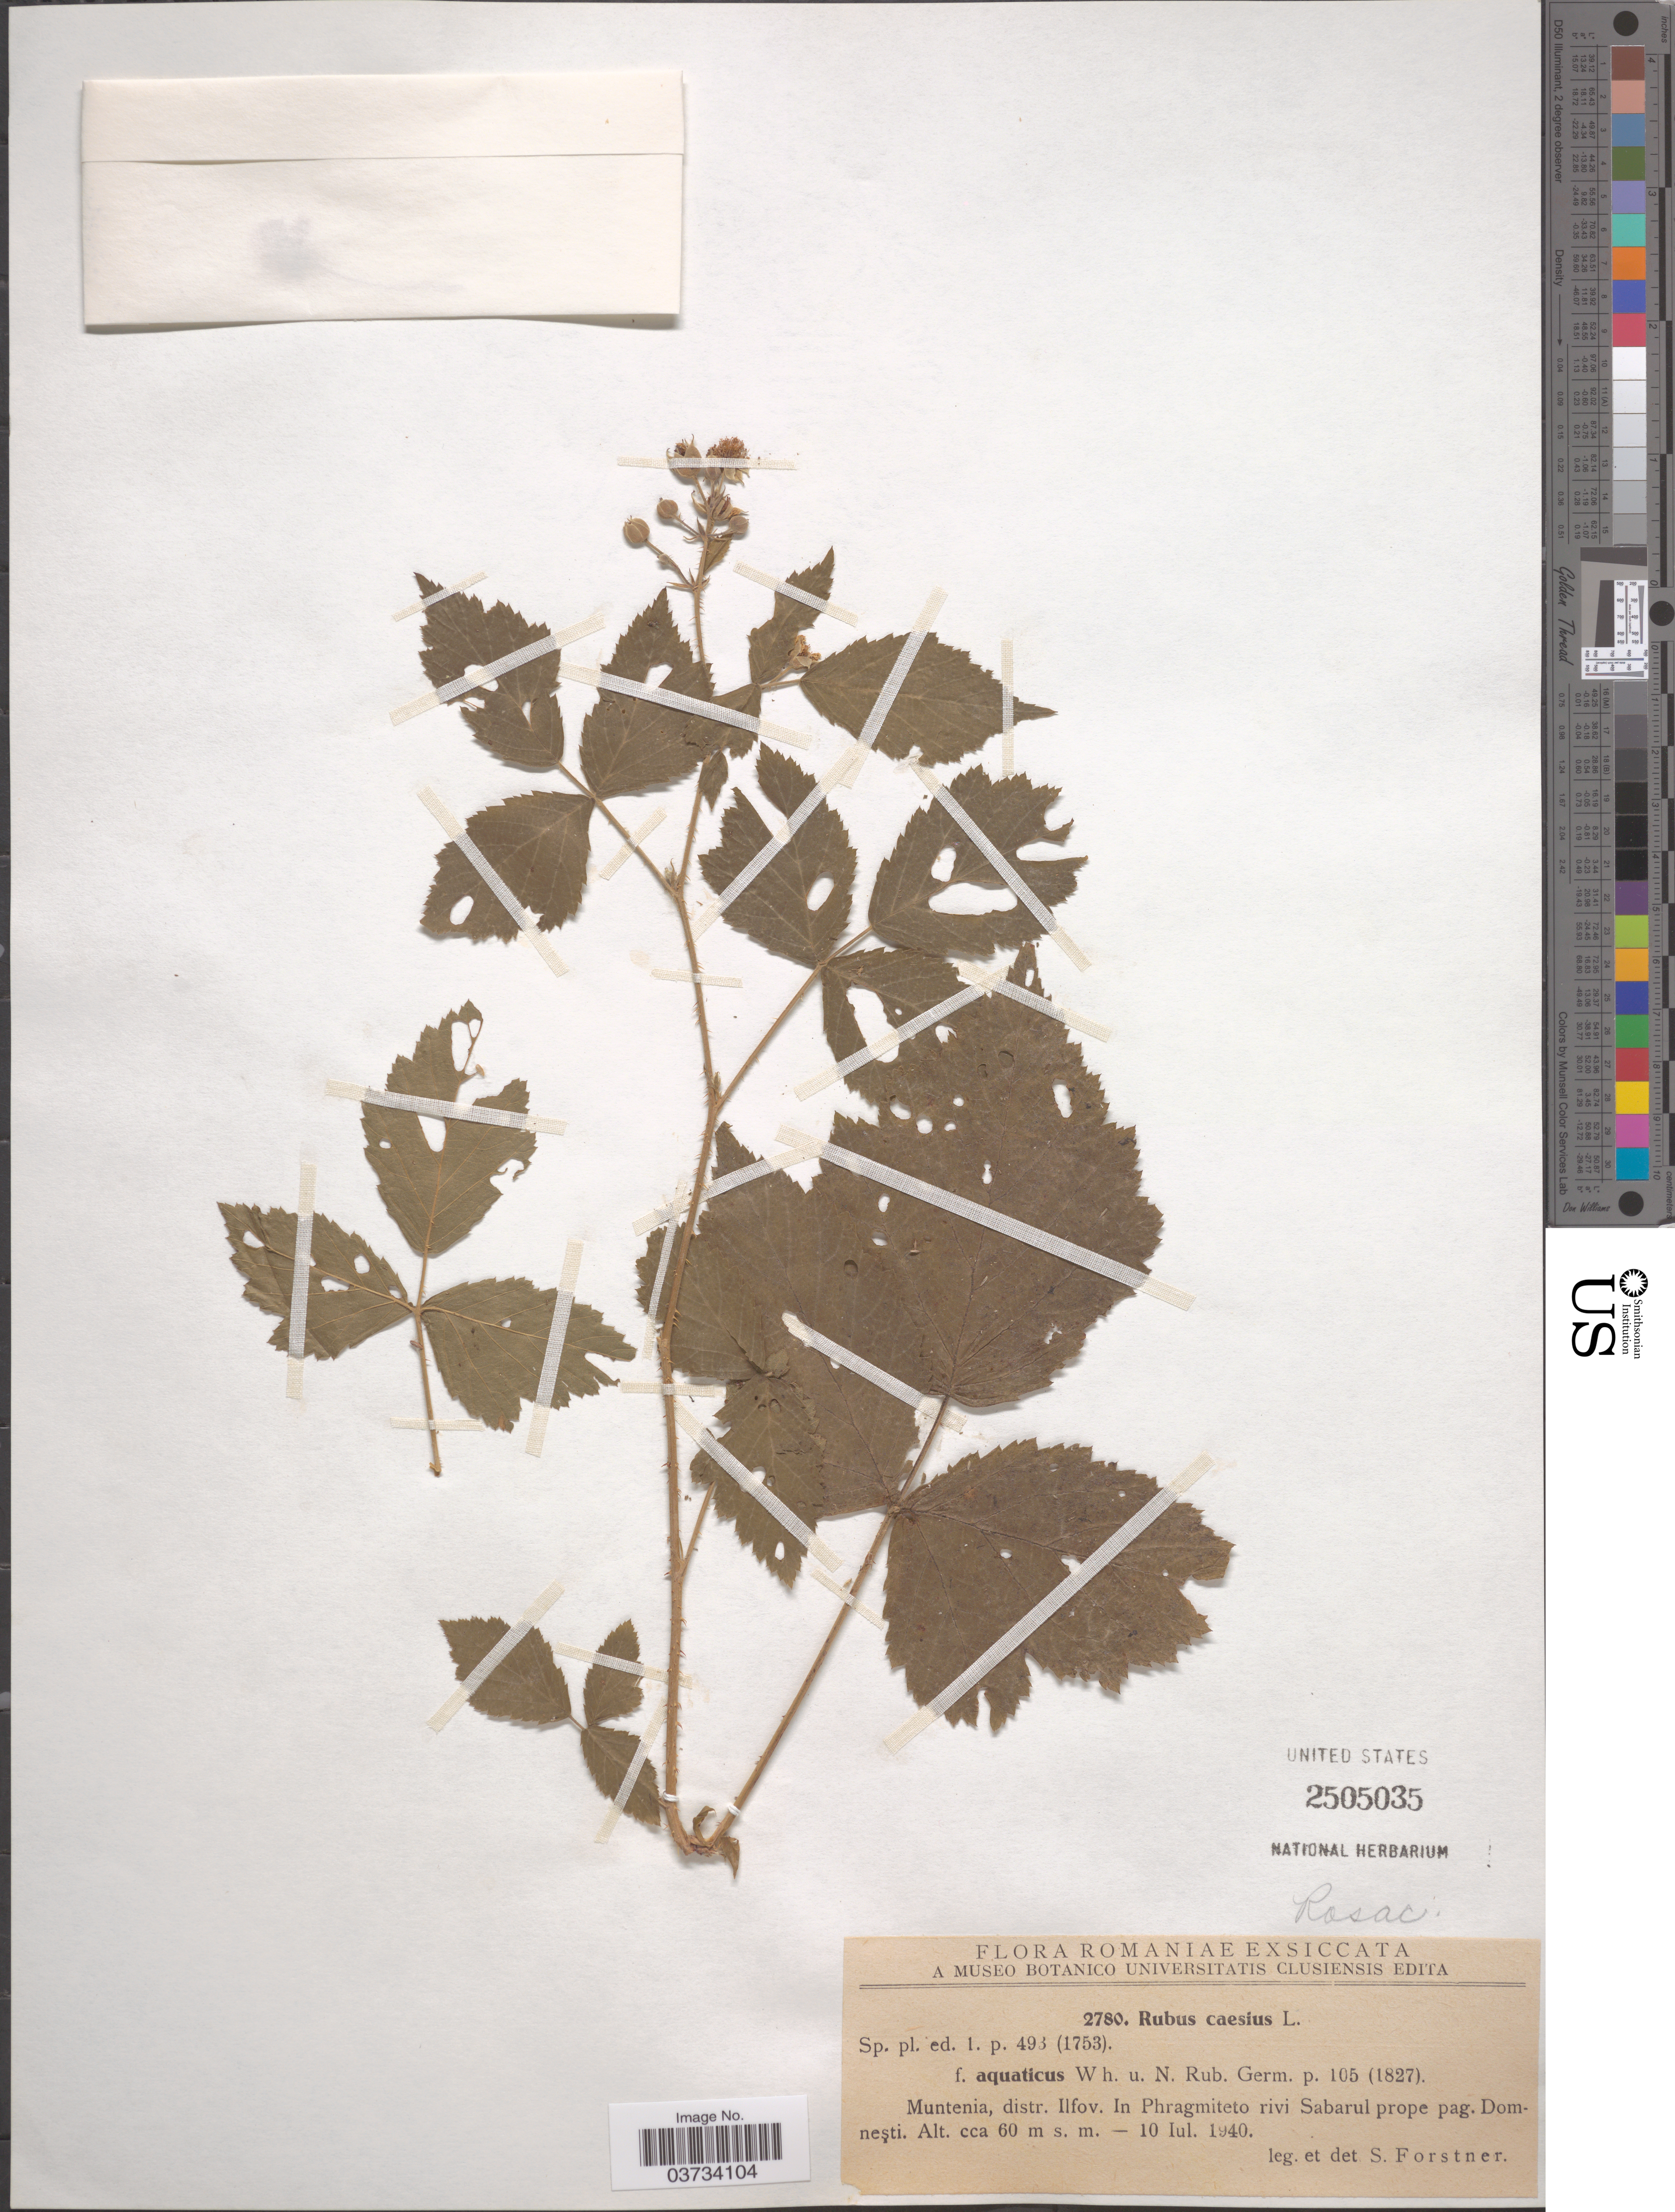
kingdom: Plantae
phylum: Tracheophyta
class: Magnoliopsida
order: Rosales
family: Rosaceae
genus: Rubus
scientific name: Rubus caesius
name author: L.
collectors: S. Forstner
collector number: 2780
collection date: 1940-07-10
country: Romania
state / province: Ilfov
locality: Muntenia, distr. Ilfov. In Phragmiteto rivi Sabarul prope pag. Domneşti.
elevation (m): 60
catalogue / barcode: US 2505035